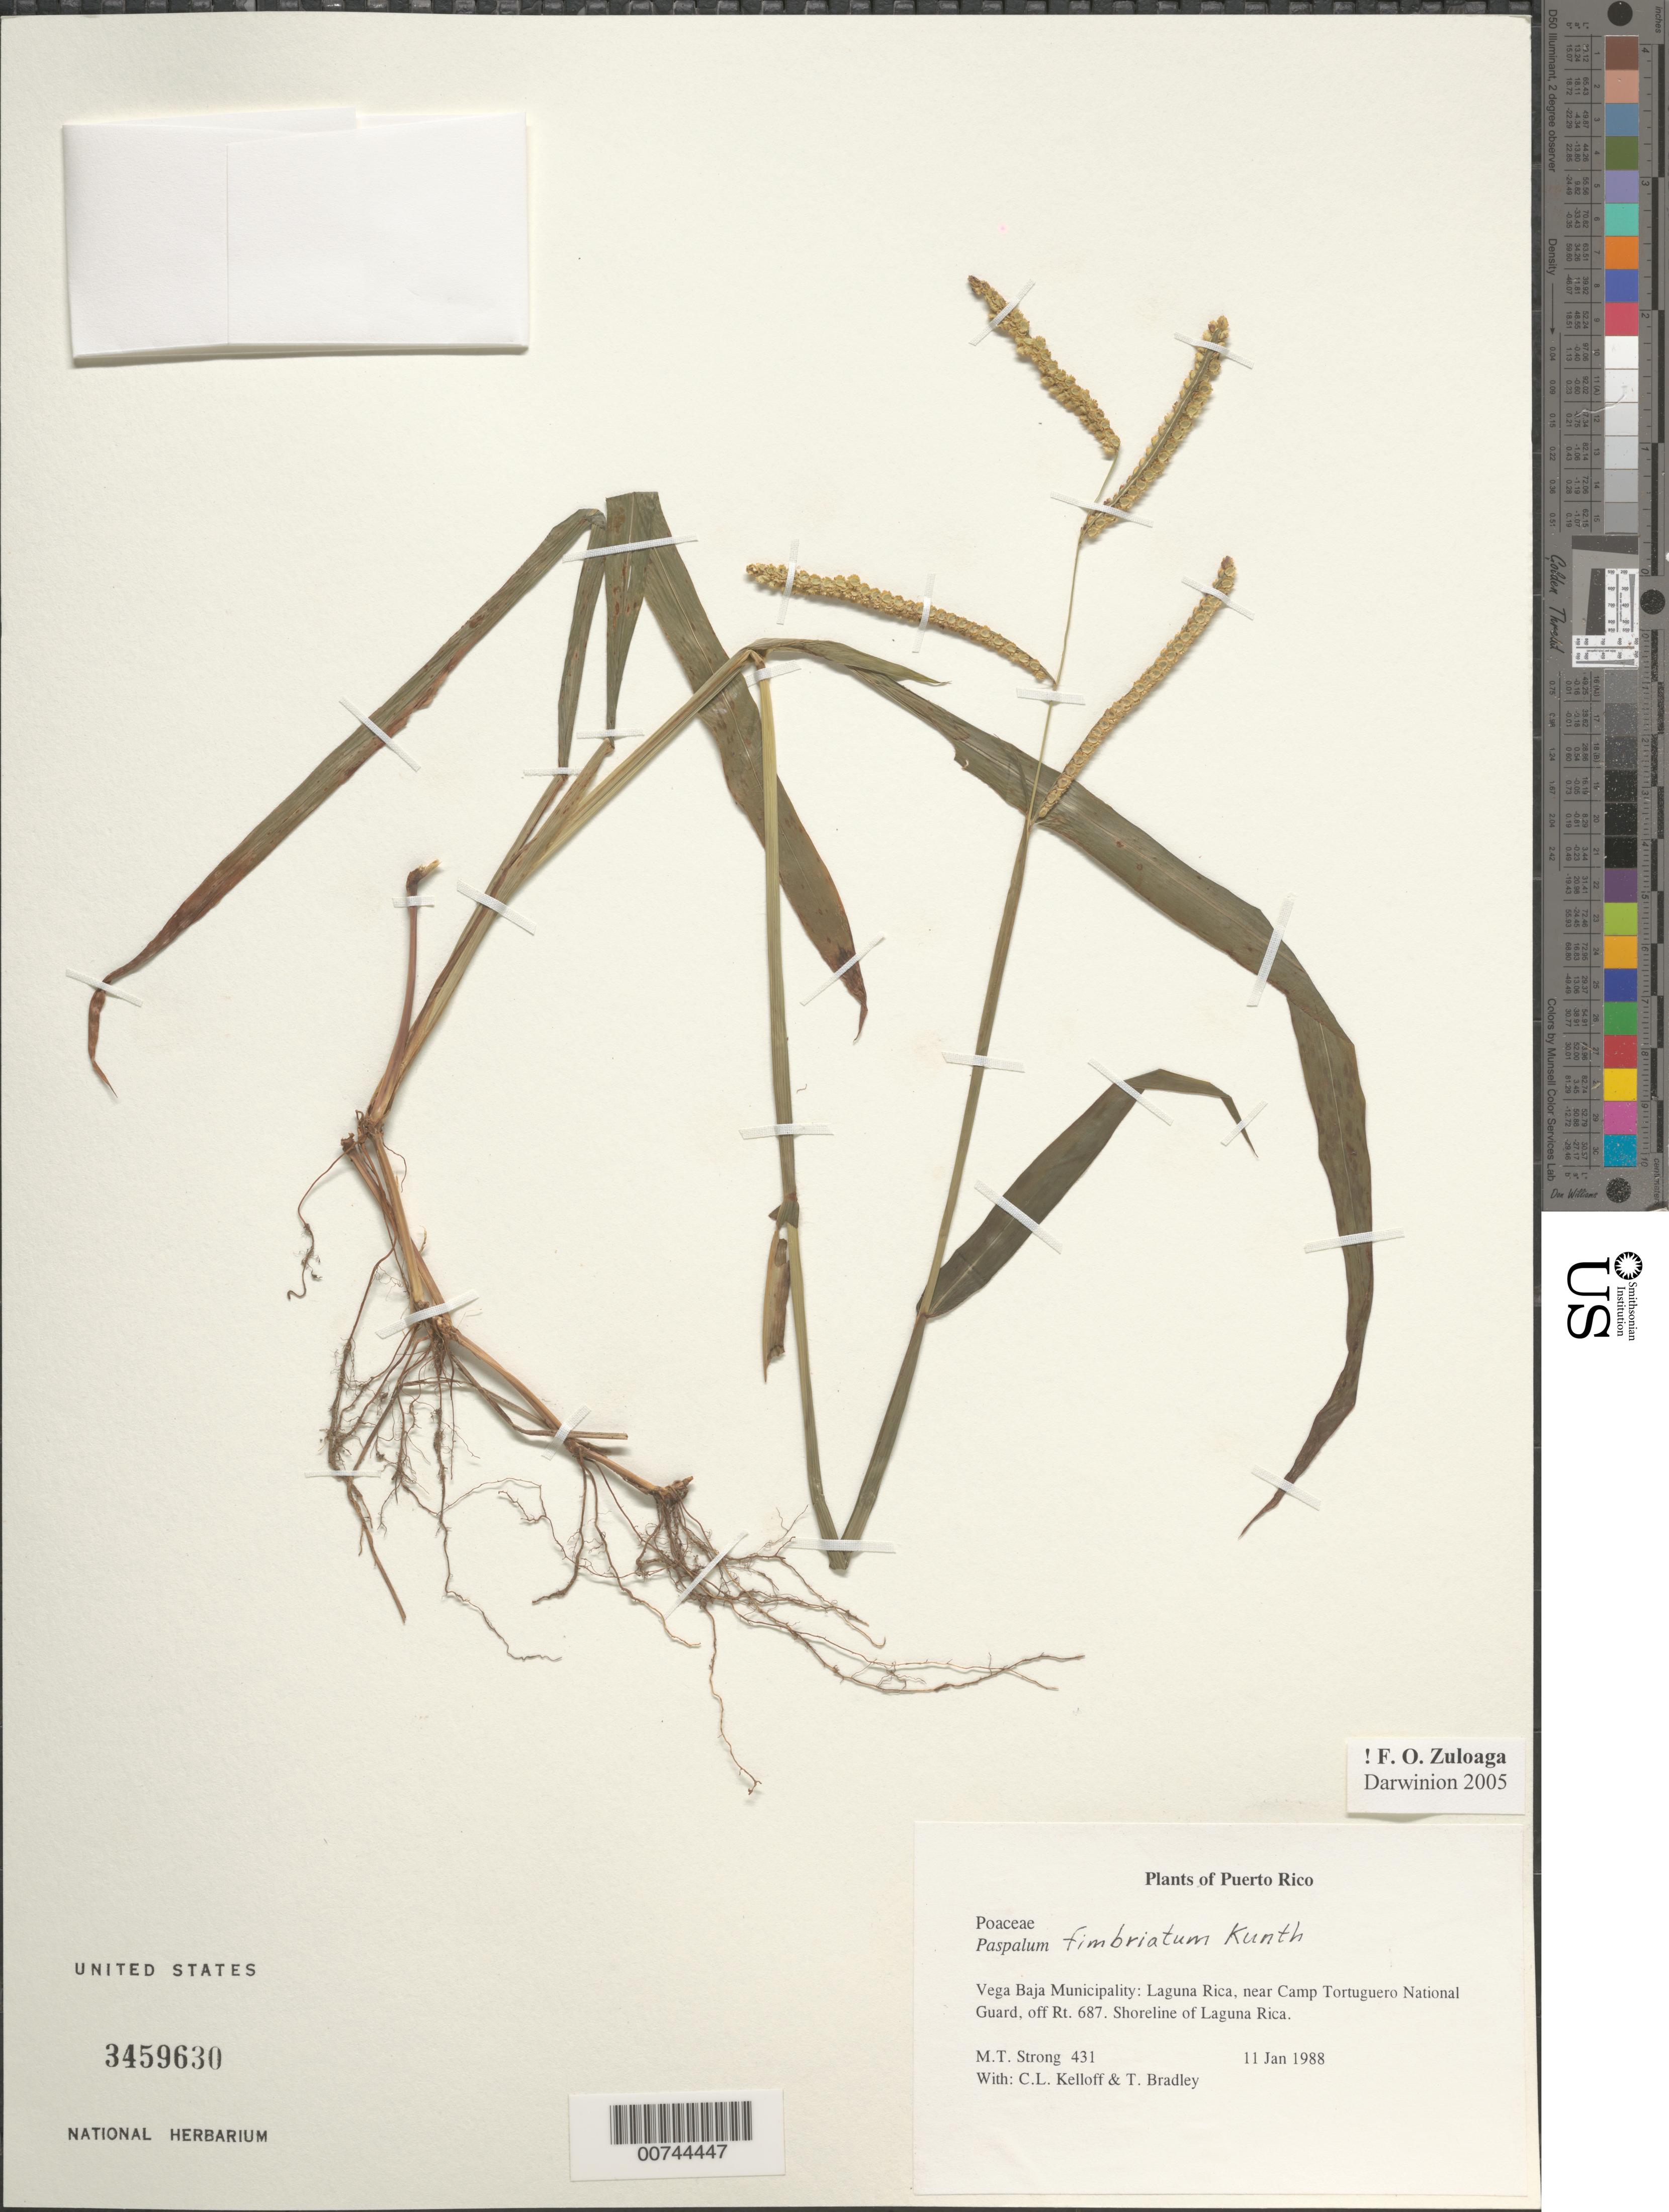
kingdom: Plantae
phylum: Tracheophyta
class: Liliopsida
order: Poales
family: Poaceae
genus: Paspalum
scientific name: Paspalum sp.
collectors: M. T. Strong, C. L. Kelloff & T. Bradley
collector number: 431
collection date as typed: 11 Jan 1988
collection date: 1988-01-11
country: Puerto Rico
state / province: Vega Baja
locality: Mun. Vega Baja: Laguna Rica, near Camp Tortuguero National Guard, off Rt. 687.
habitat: Shoreline of Laguna Rica.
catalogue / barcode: US 3459630